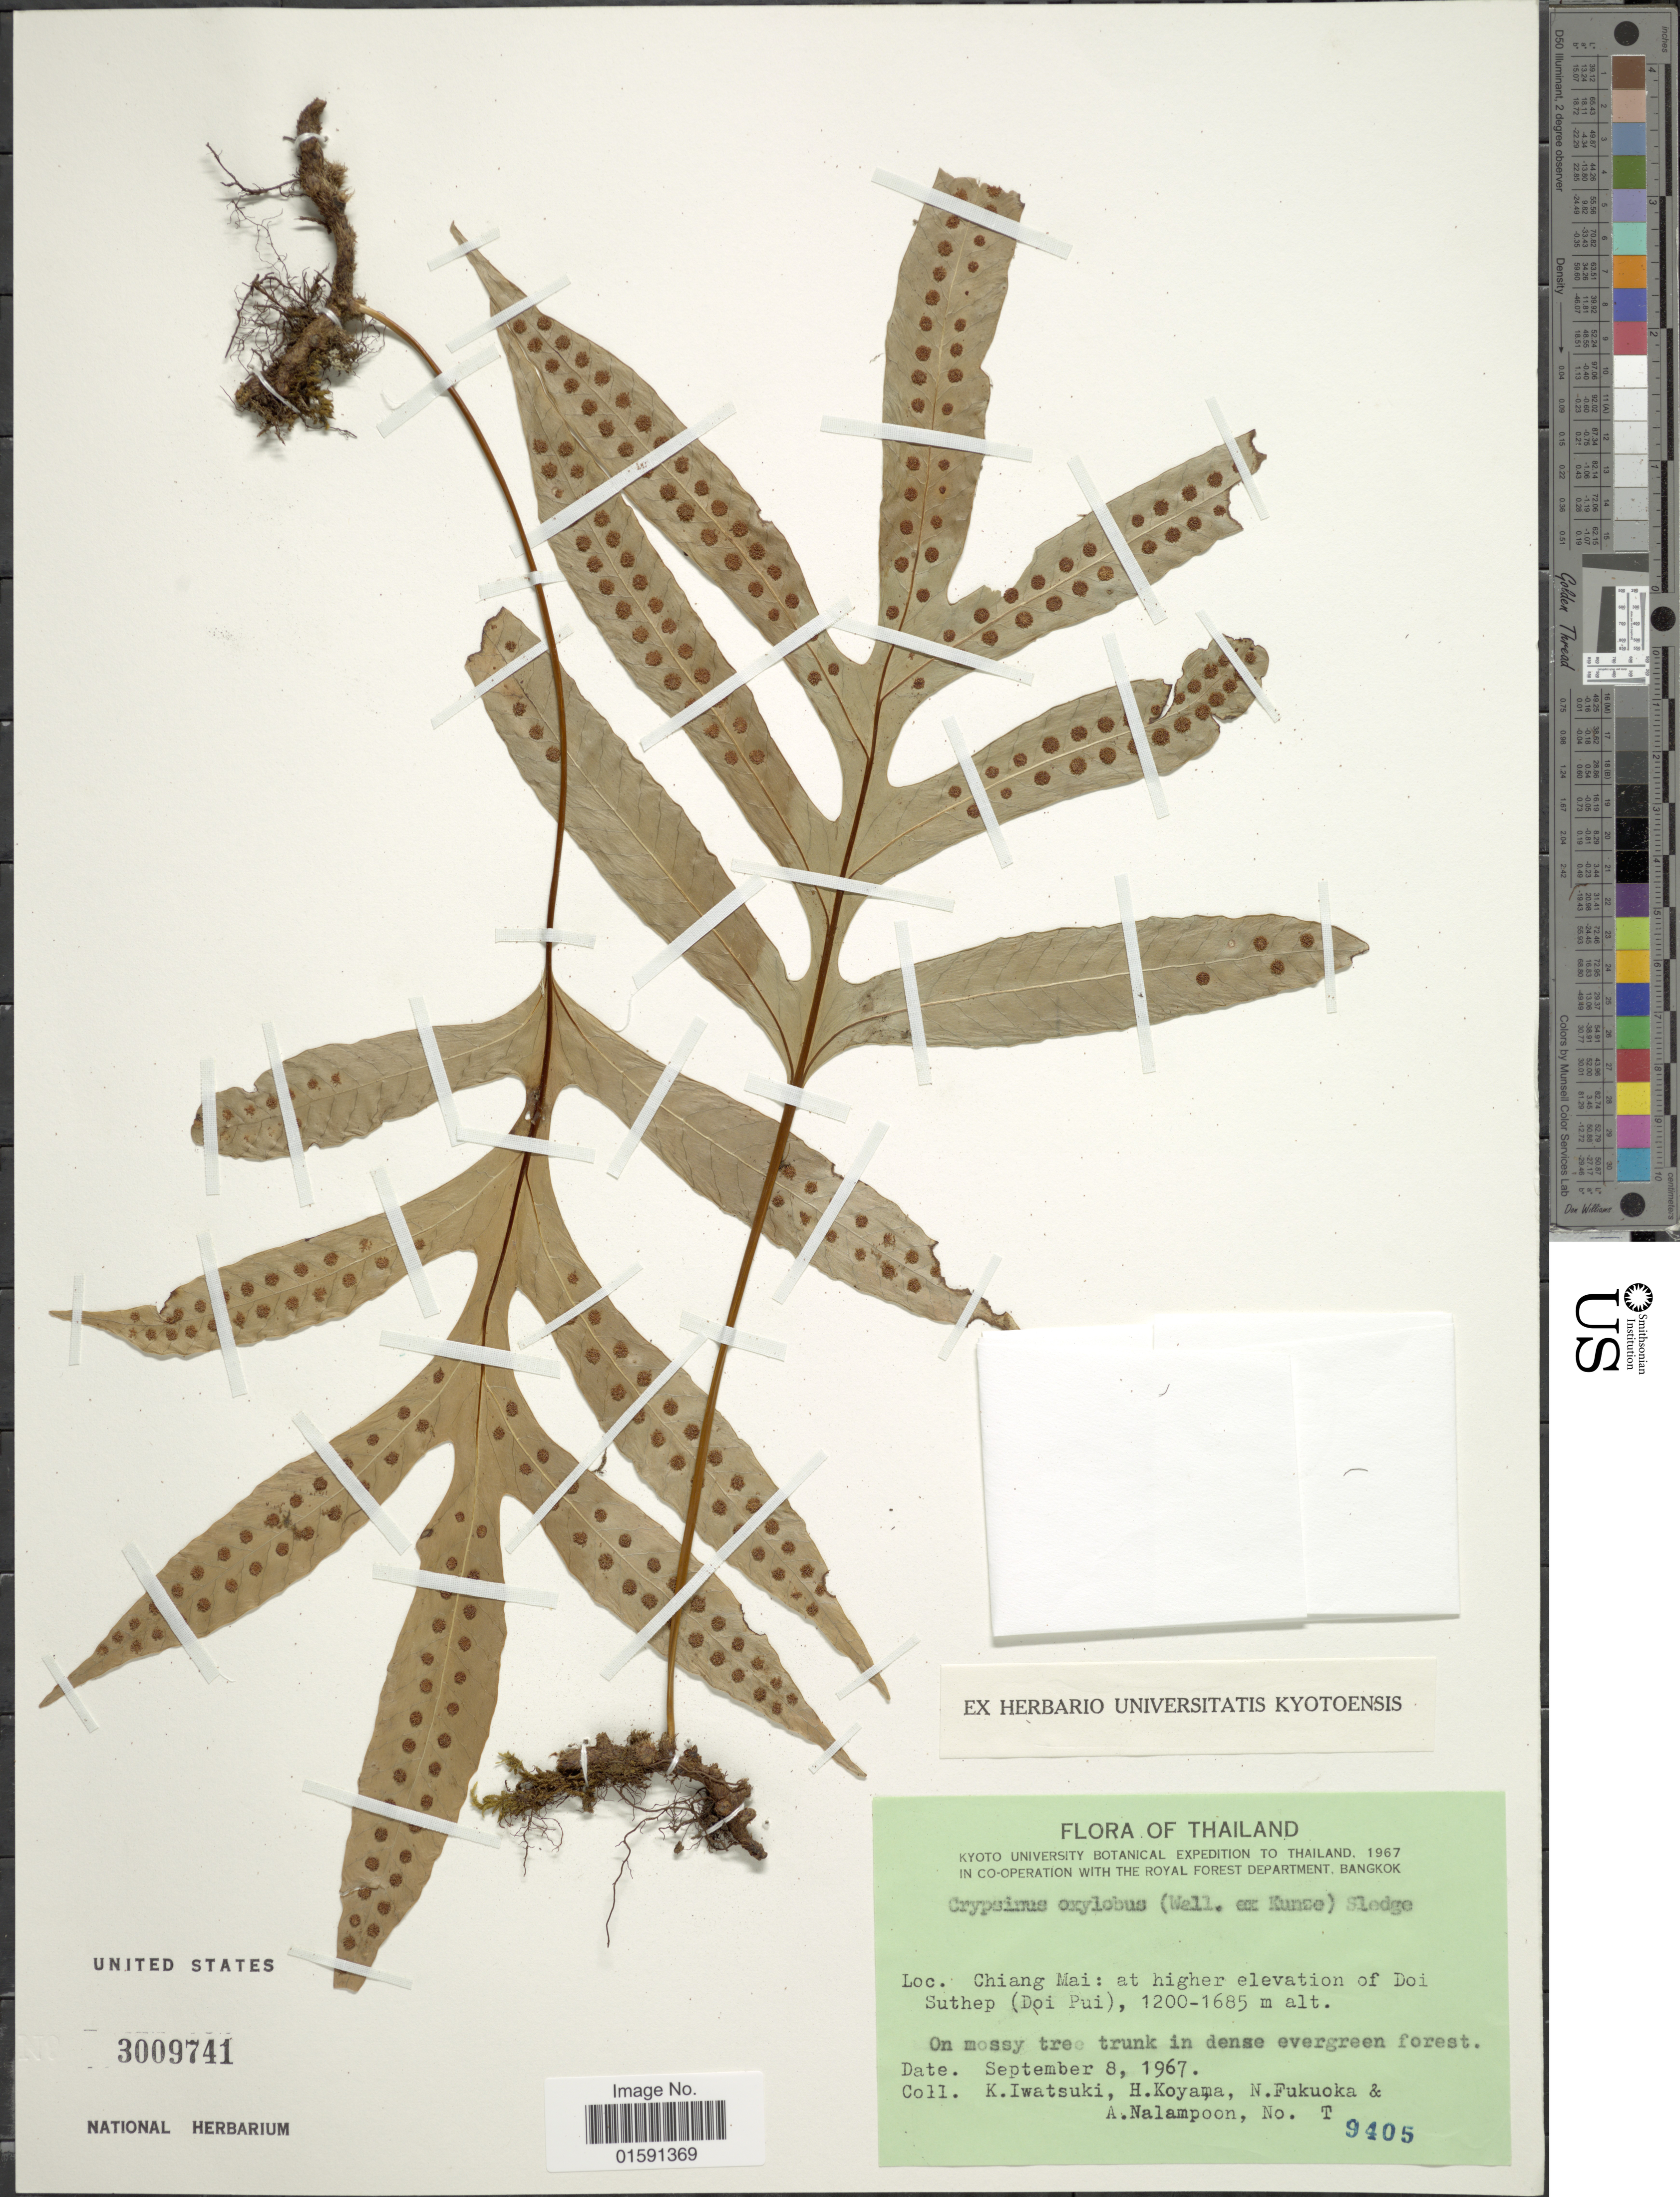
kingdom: Plantae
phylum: Tracheophyta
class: Polypodiopsida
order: Polypodiales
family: Polypodiaceae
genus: Selliguea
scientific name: Selliguea oxyloba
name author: (Wall. ex Kunze) Fraser-Jenk.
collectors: K. Iwatsuki, H. Koyama, N. Fukuoka & A. Nalampoon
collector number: T 9405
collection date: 1967-09-08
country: Thailand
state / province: Chiang Mai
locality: Chiang Mai: at higher elevation of Doi Suthep (Doi Pui)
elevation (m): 366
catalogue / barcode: US 3009741